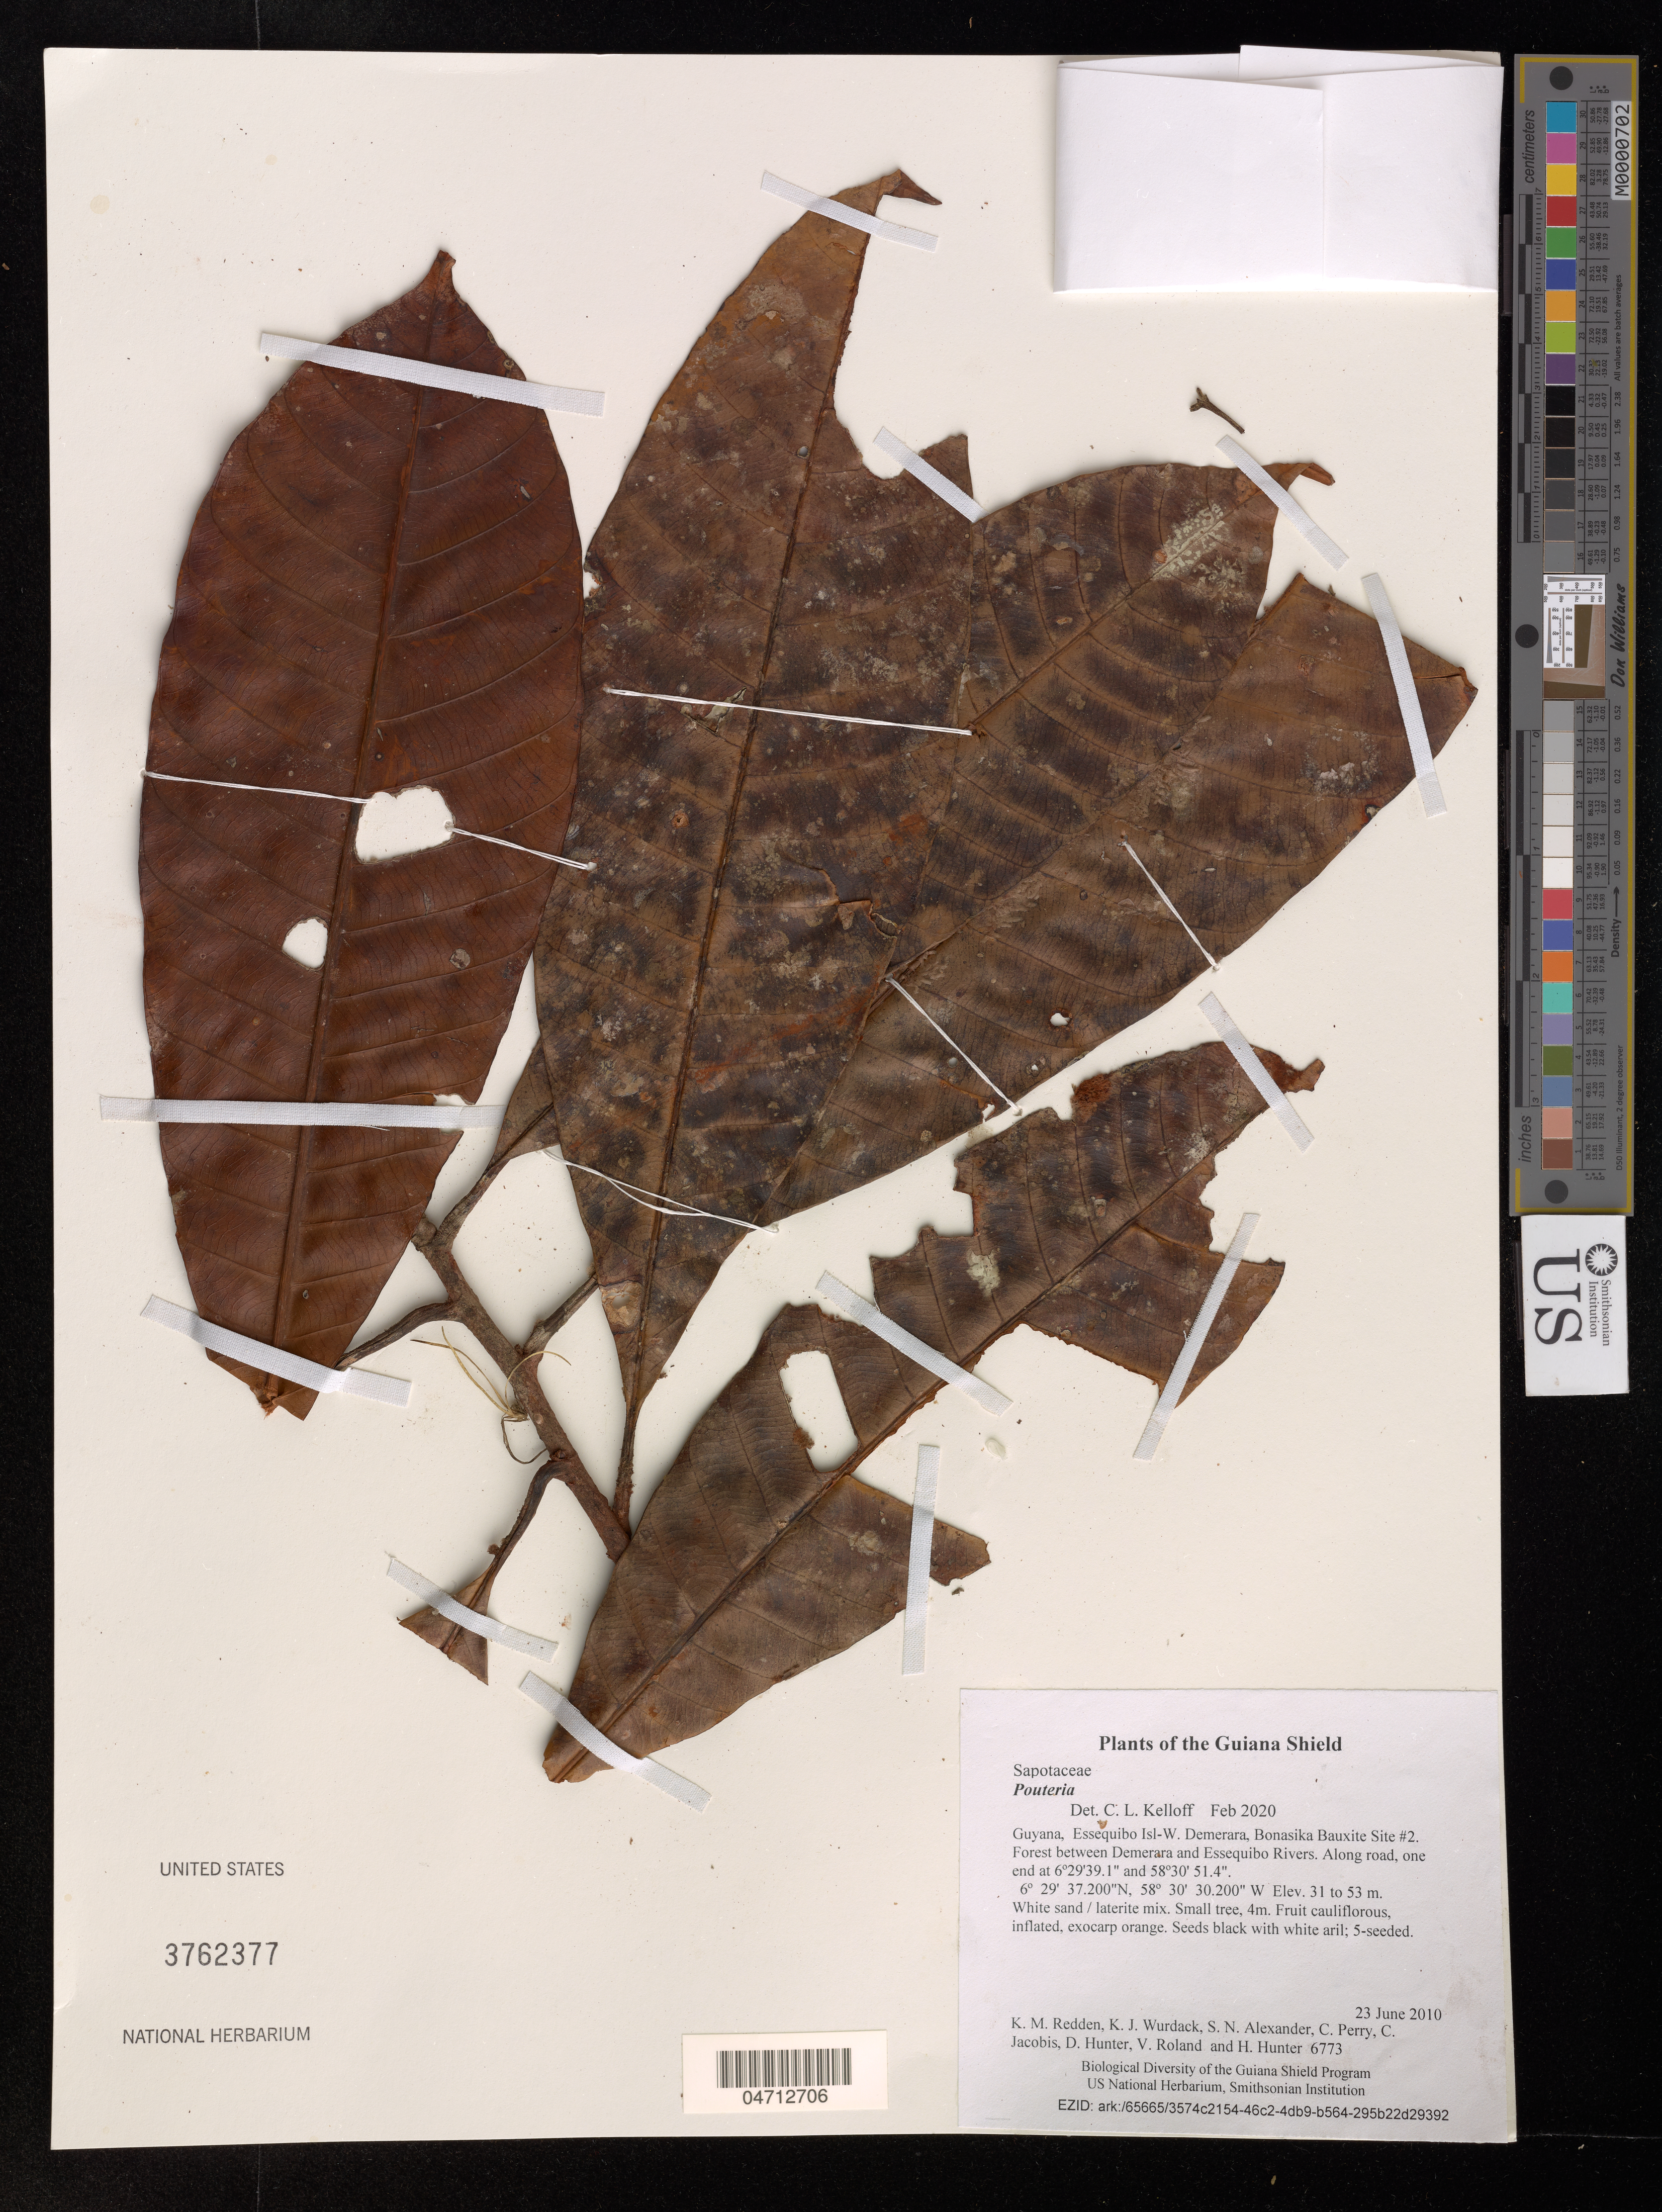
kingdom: Plantae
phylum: Tracheophyta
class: Magnoliopsida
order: Ericales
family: Sapotaceae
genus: Pouteria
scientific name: Pouteria sp.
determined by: Kelloff, C. L.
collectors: K. M. Redden, K. Wurdack, S. N. Alexander, C. Perry, C. Jacobis, D. Hunter, V. Roland & H. Hunter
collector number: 6773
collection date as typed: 23 June 2010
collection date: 2010-06-23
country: Guyana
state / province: Essequibo Isl-W. Demerara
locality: Bonasika Bauxite Site #2. Forest between Demerara and Essequibo Rivers. Along road, one end at 6º29'39.1" and 58º30' 51.4"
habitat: White sand / laterite mix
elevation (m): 31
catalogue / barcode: US 3762377